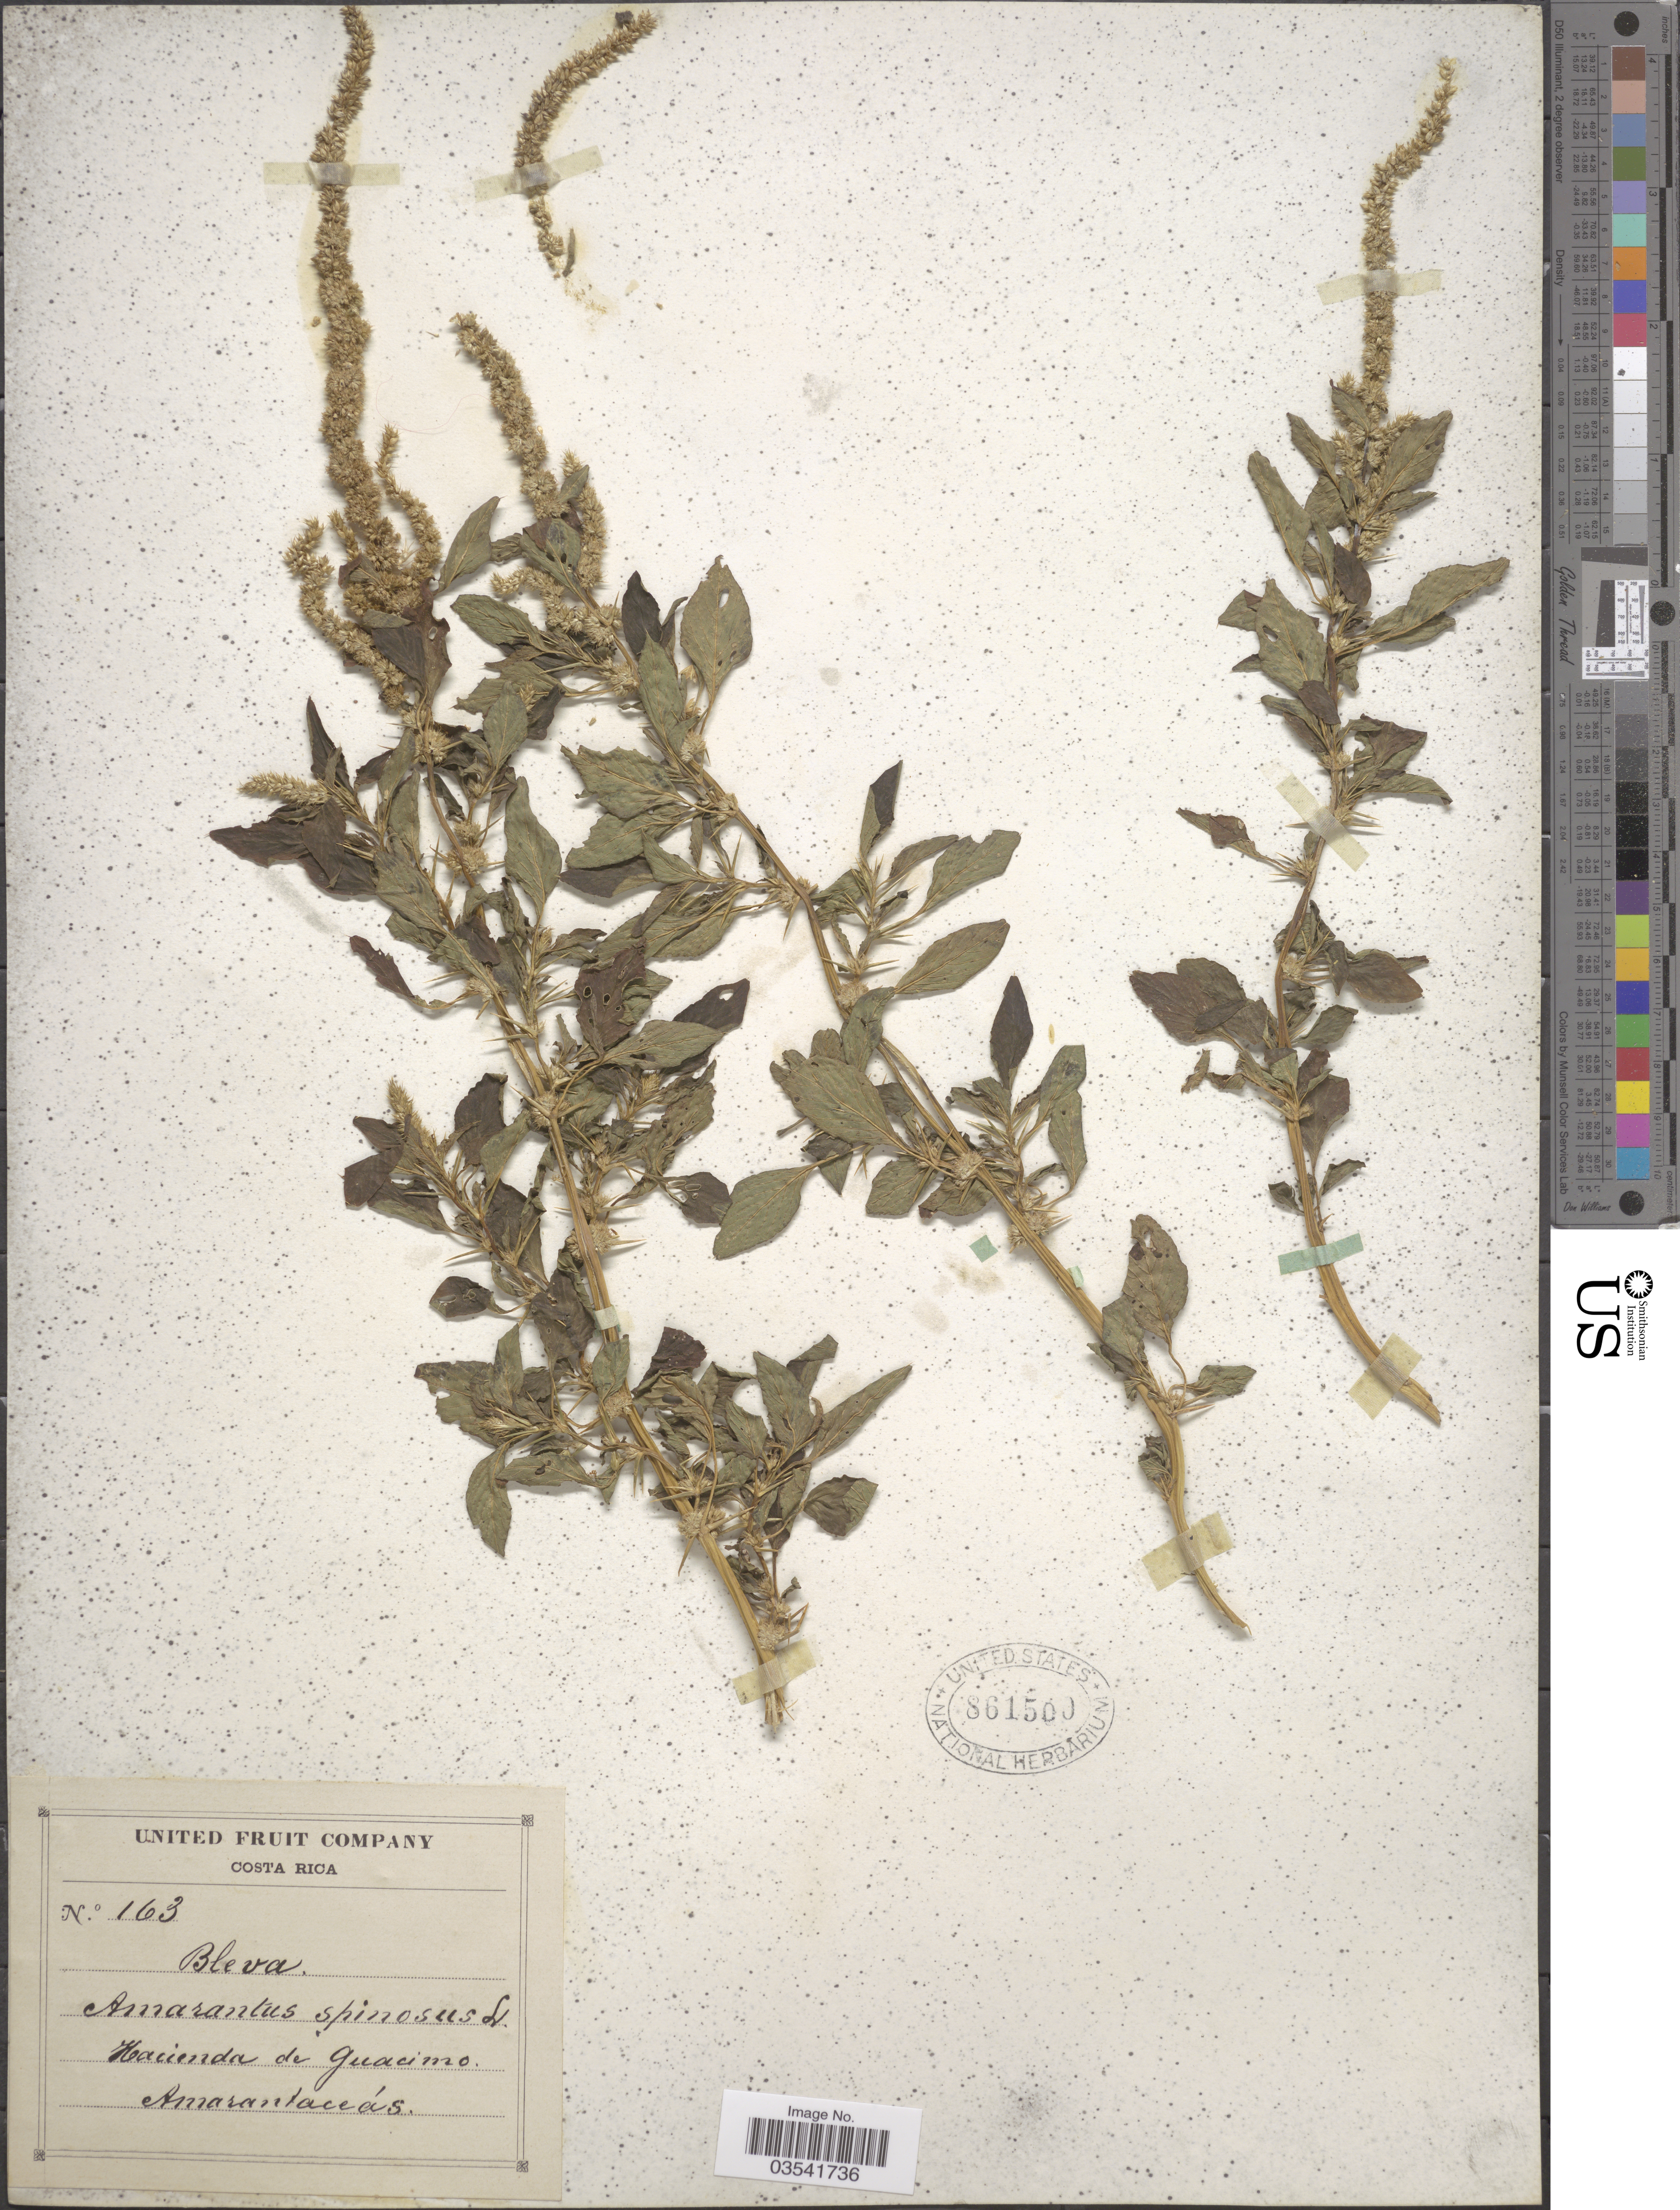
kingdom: Plantae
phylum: Tracheophyta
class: Magnoliopsida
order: Caryophyllales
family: Amaranthaceae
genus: Amaranthus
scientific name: Amaranthus spinosus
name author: L.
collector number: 163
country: Costa Rica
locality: Hacienda de Guacimo.